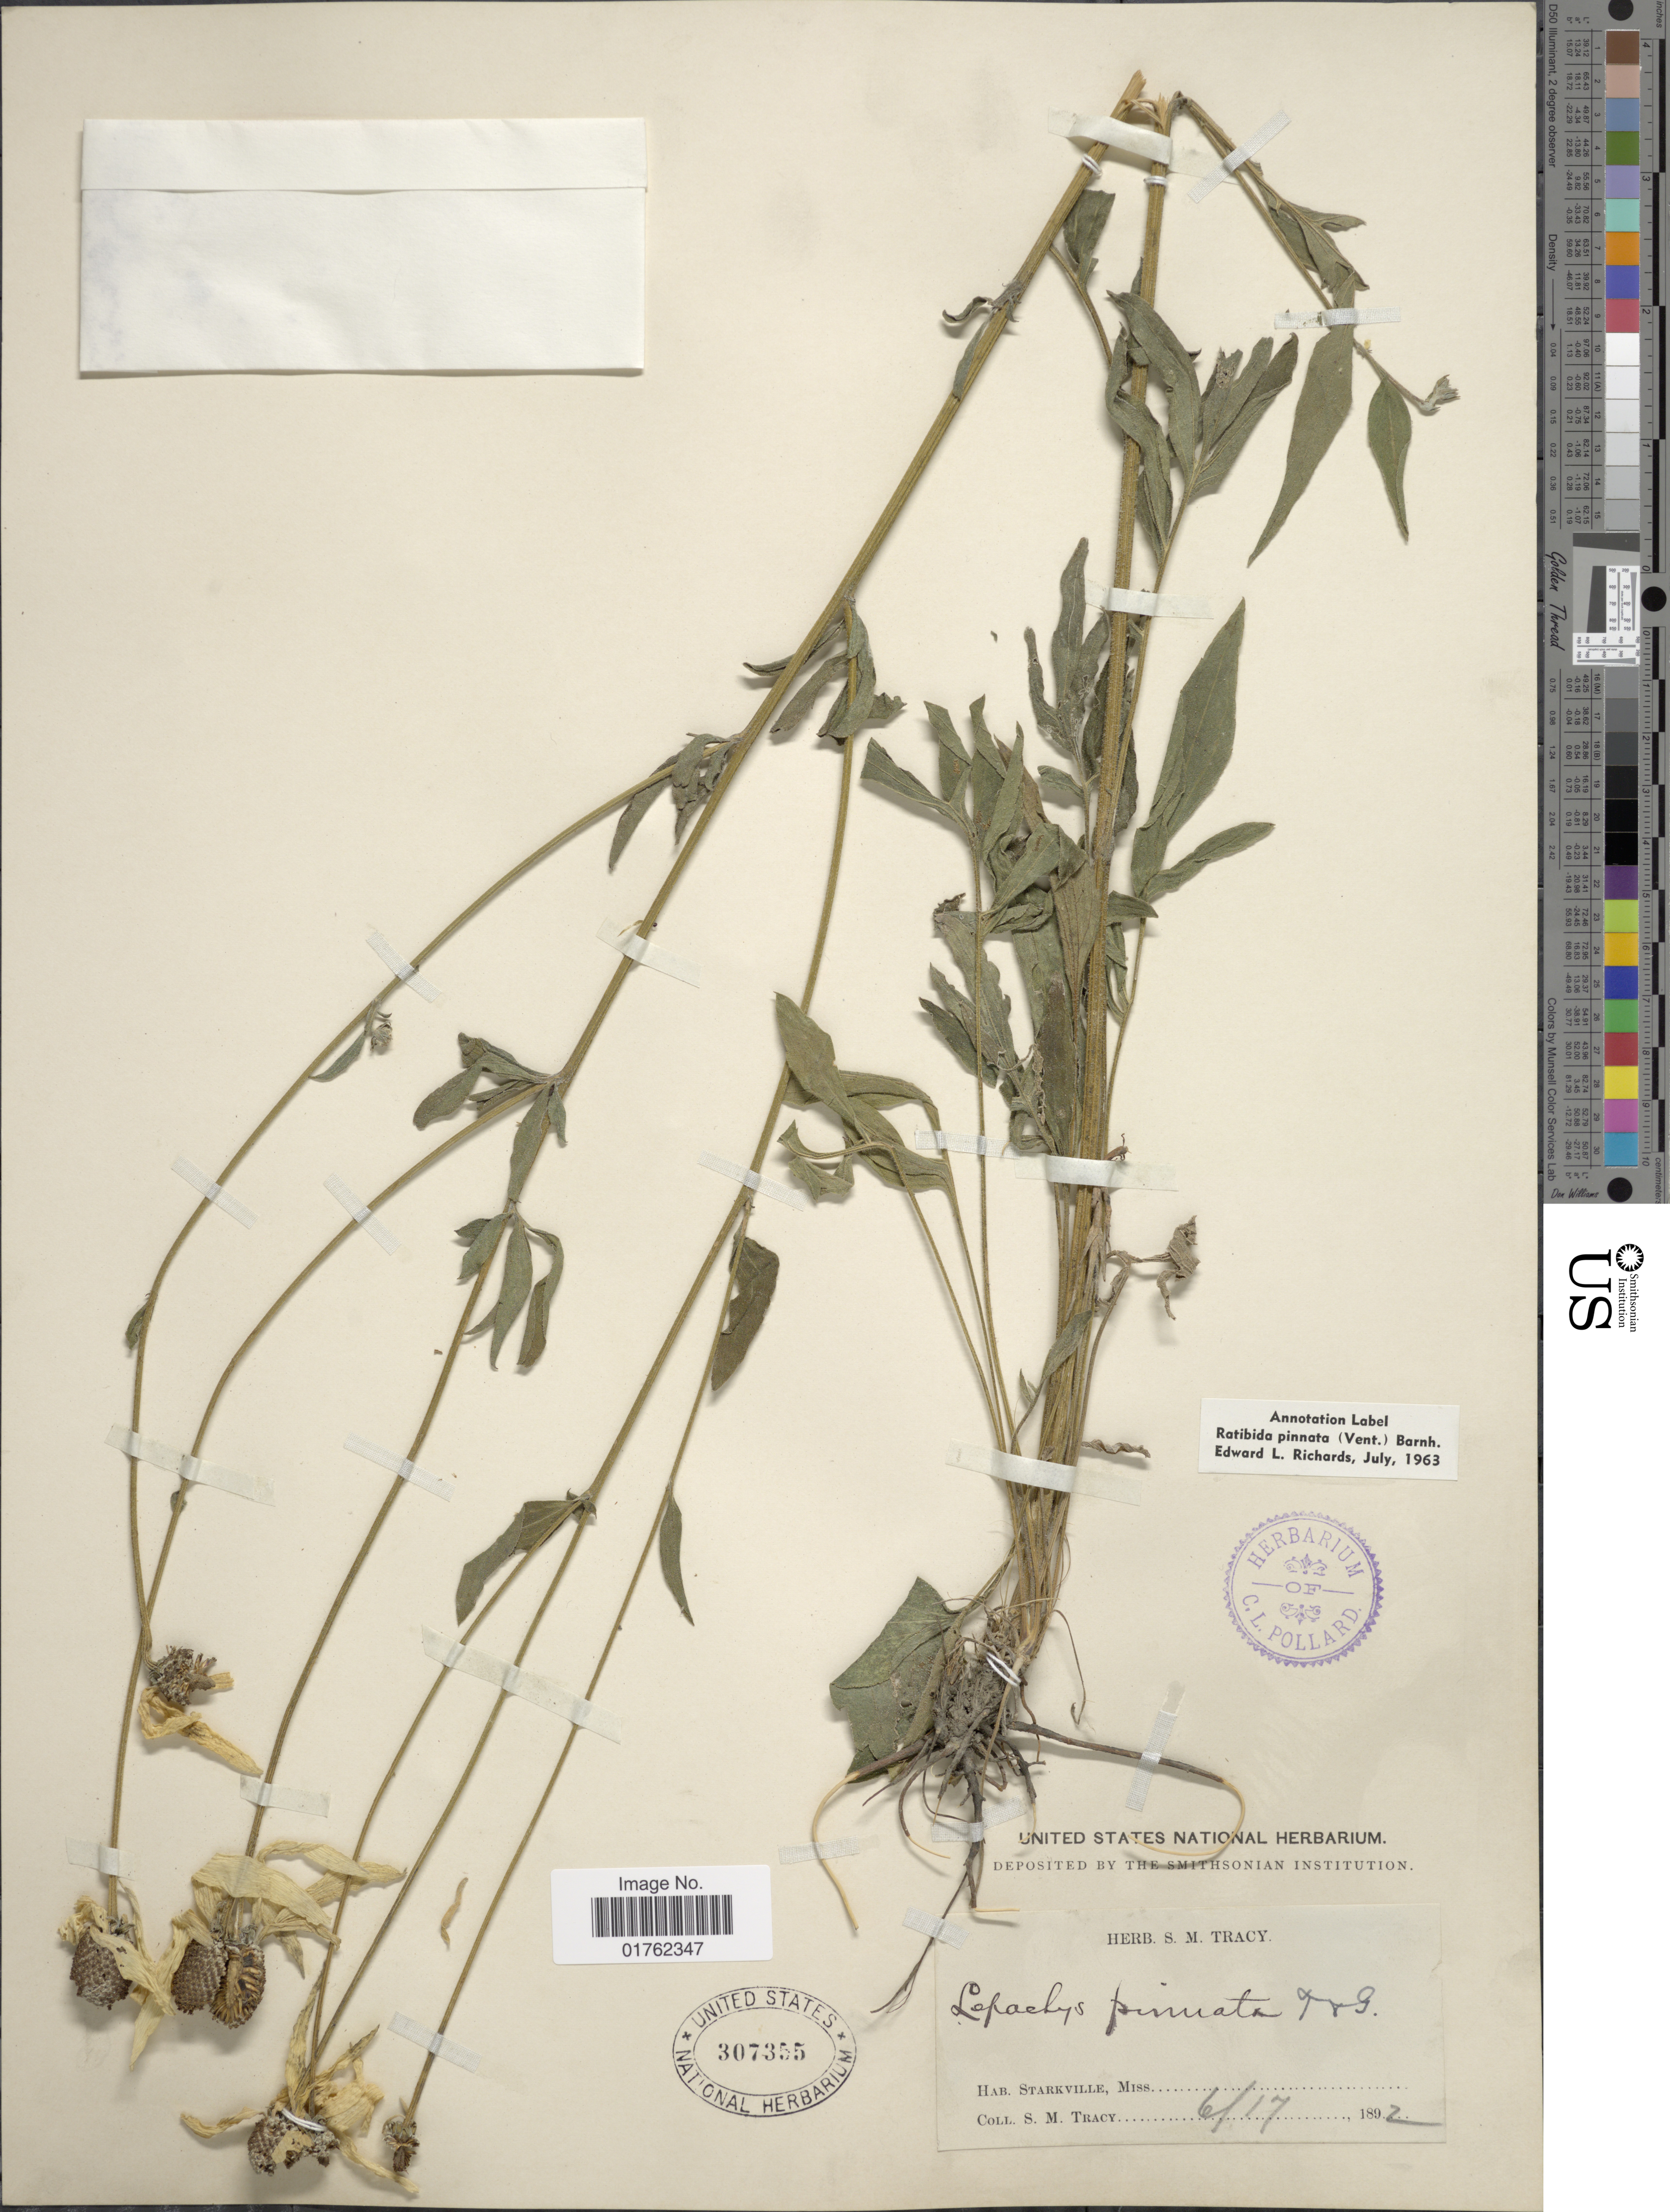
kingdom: Plantae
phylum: Tracheophyta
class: Magnoliopsida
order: Asterales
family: Asteraceae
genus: Ratibida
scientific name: Ratibida pinnata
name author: (Vent.) Barnhart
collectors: S. M. Tracy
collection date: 1892-06-17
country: United States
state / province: Mississippi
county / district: Oktibbeha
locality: Starkville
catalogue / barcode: US 307355